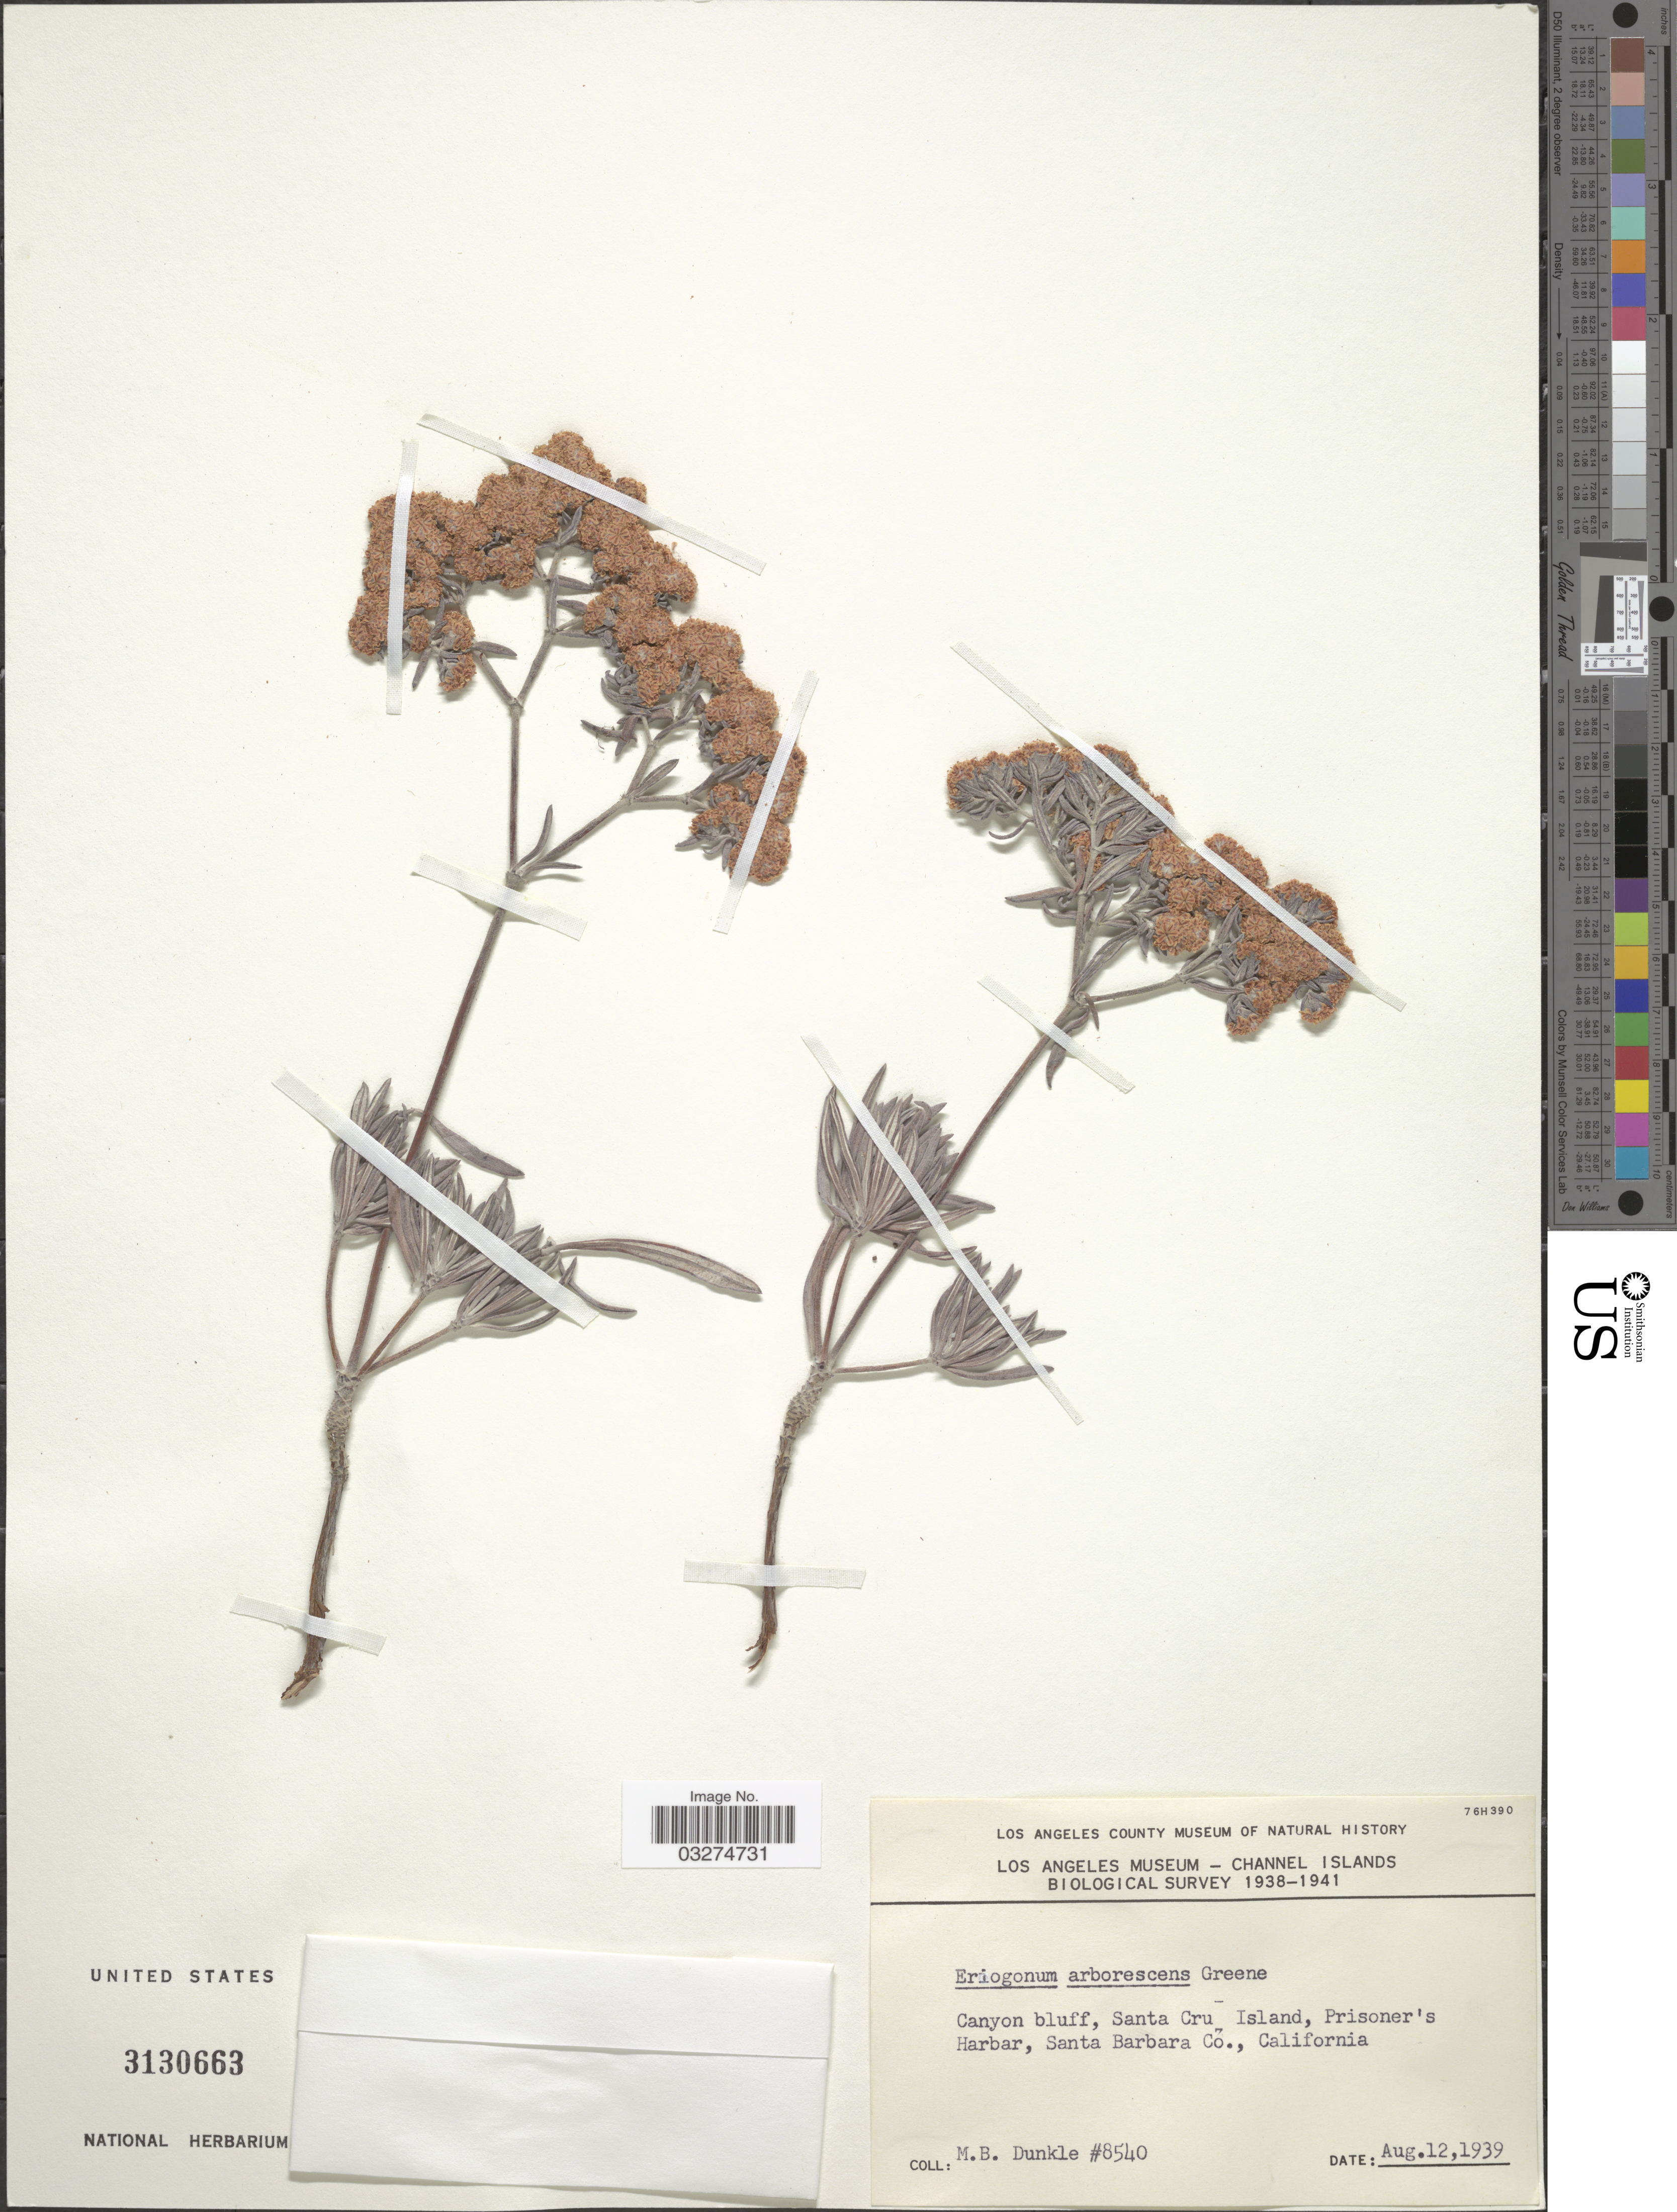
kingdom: Plantae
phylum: Tracheophyta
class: Magnoliopsida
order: Caryophyllales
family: Polygonaceae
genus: Eriogonum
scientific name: Eriogonum arborescens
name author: Greene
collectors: M. Dunkle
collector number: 8540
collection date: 1939-08-12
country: United States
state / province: California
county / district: Santa Barbara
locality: Canyon bluff, Santa Cru Island, Prisoner's Harbar, Santa Barbara Co.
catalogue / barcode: US 3130663